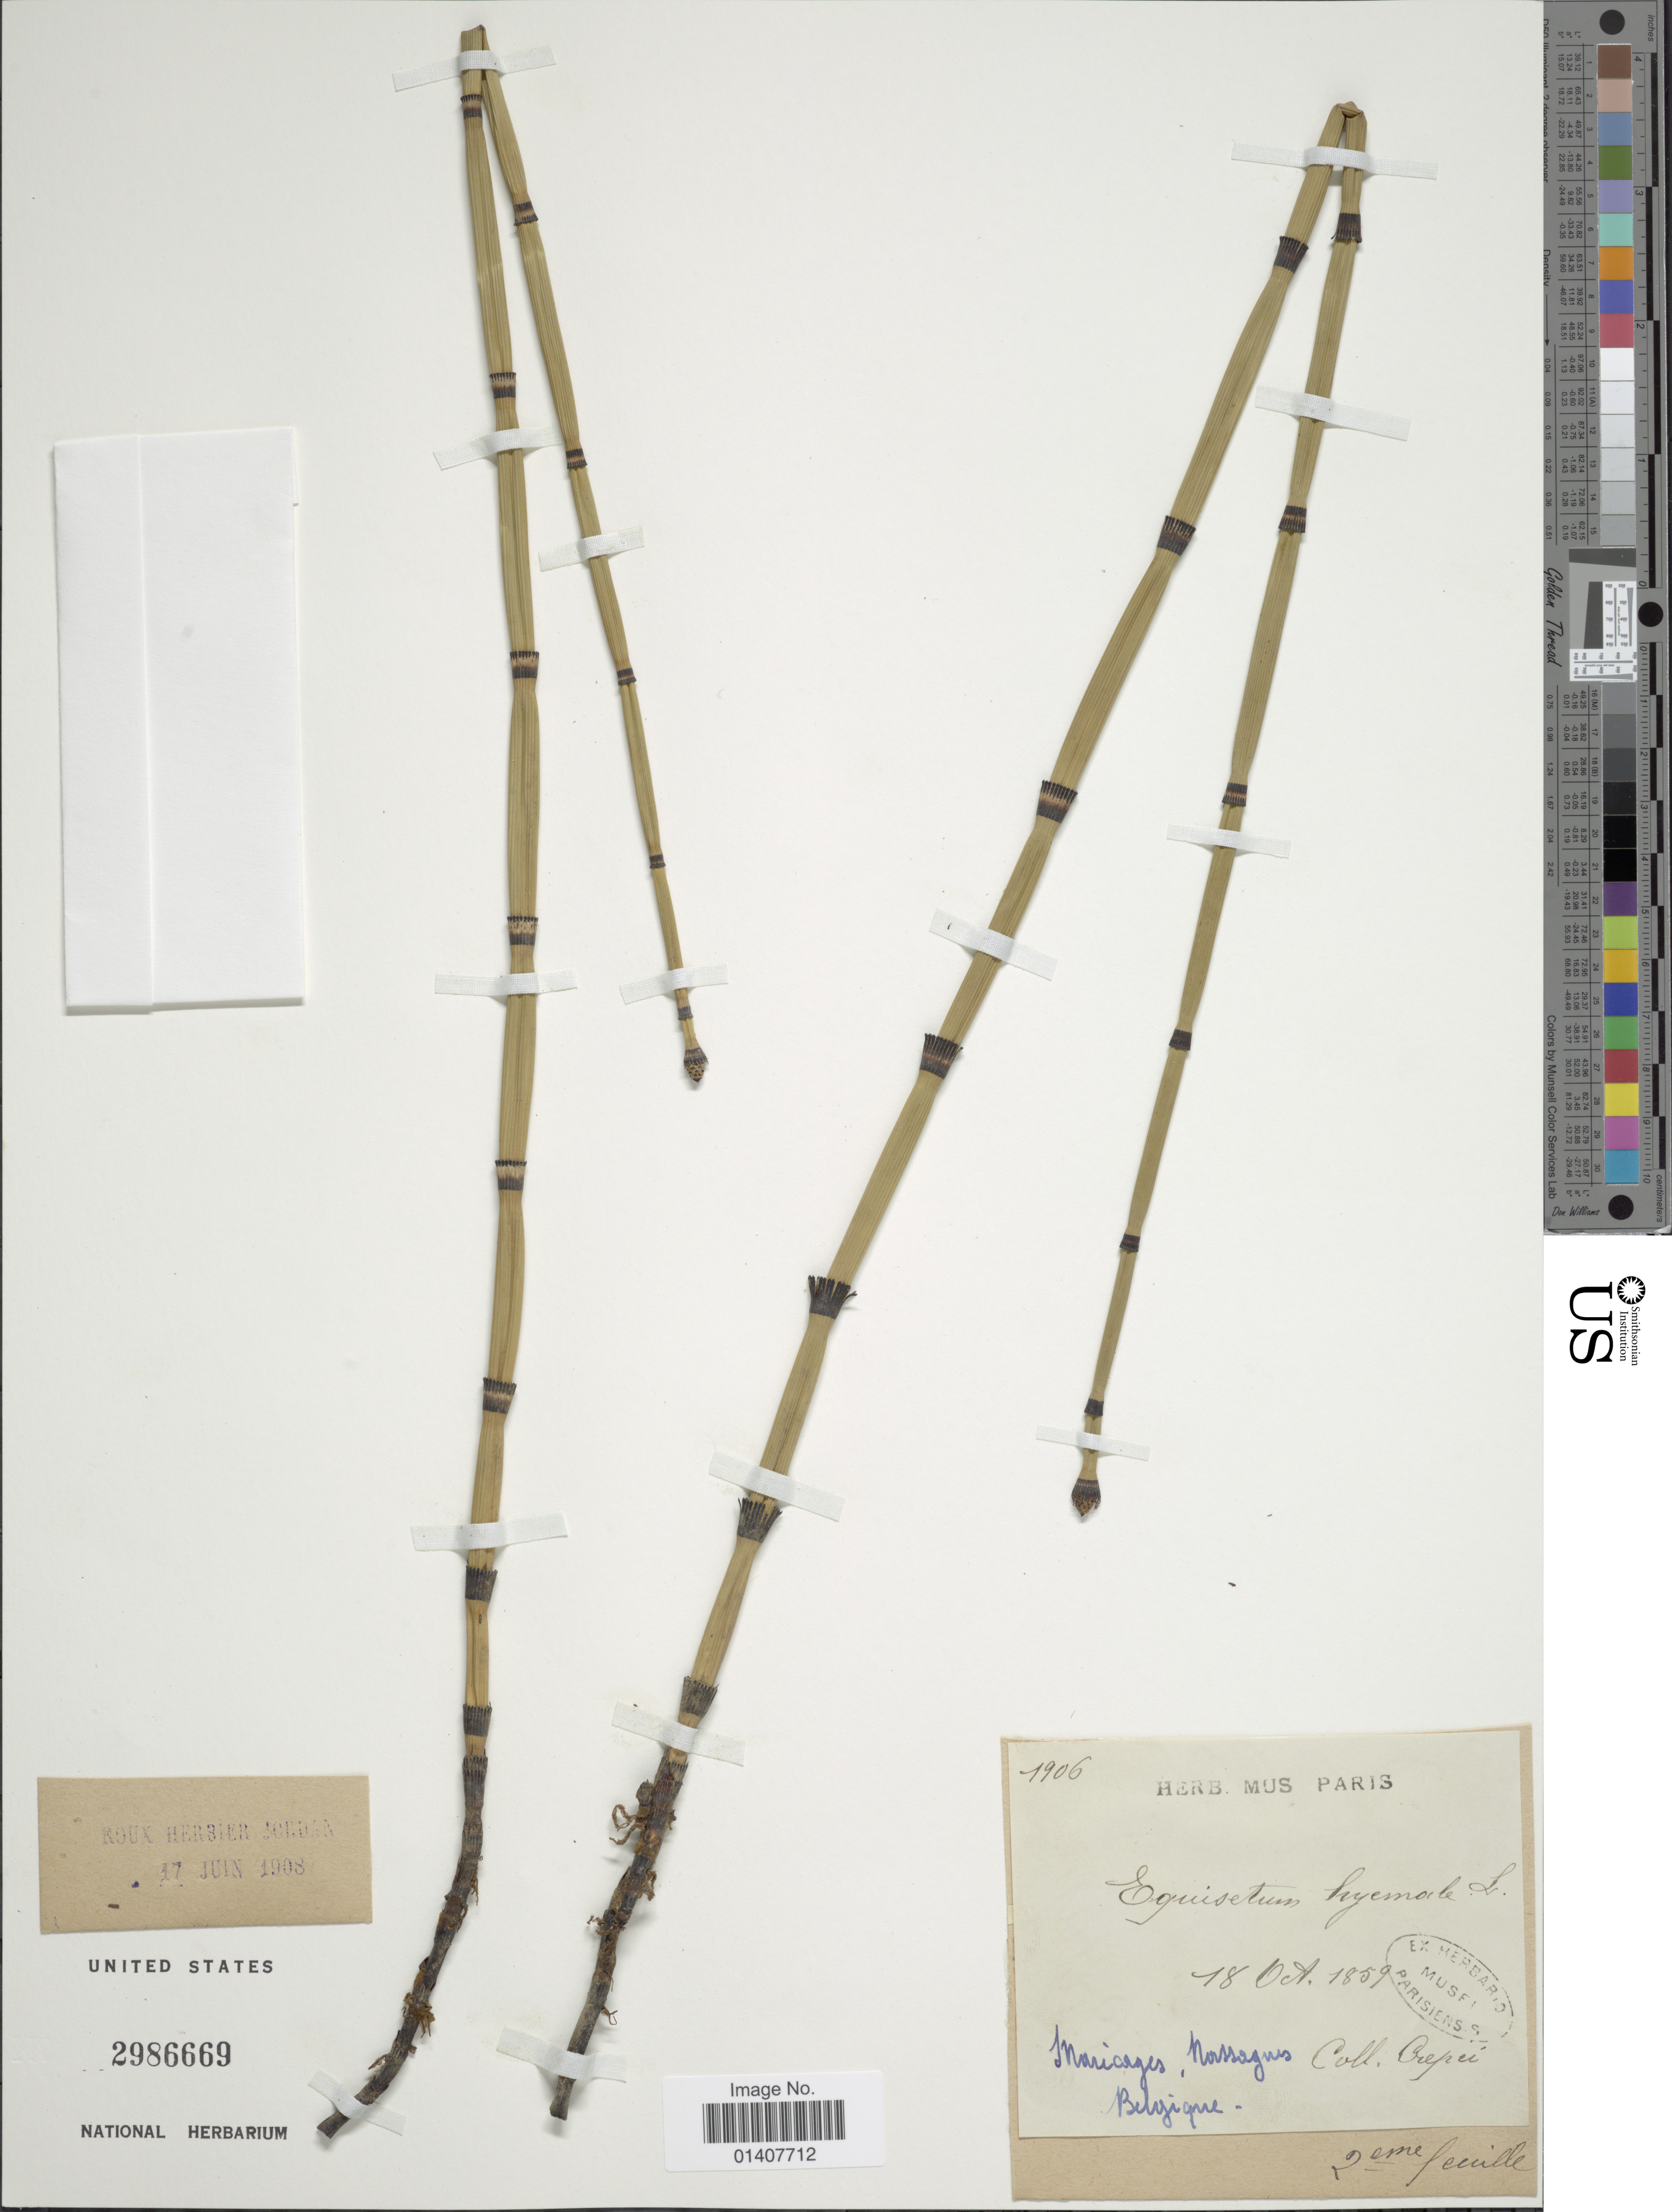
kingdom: Plantae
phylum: Tracheophyta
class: Polypodiopsida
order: Equisetales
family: Equisetaceae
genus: Equisetum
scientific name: Equisetum hyemale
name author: L.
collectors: Crepeí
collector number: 1906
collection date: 1859-10-18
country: Belgium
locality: Maricages, Nassoguus, Belgique [interpreted]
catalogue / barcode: US 2986669